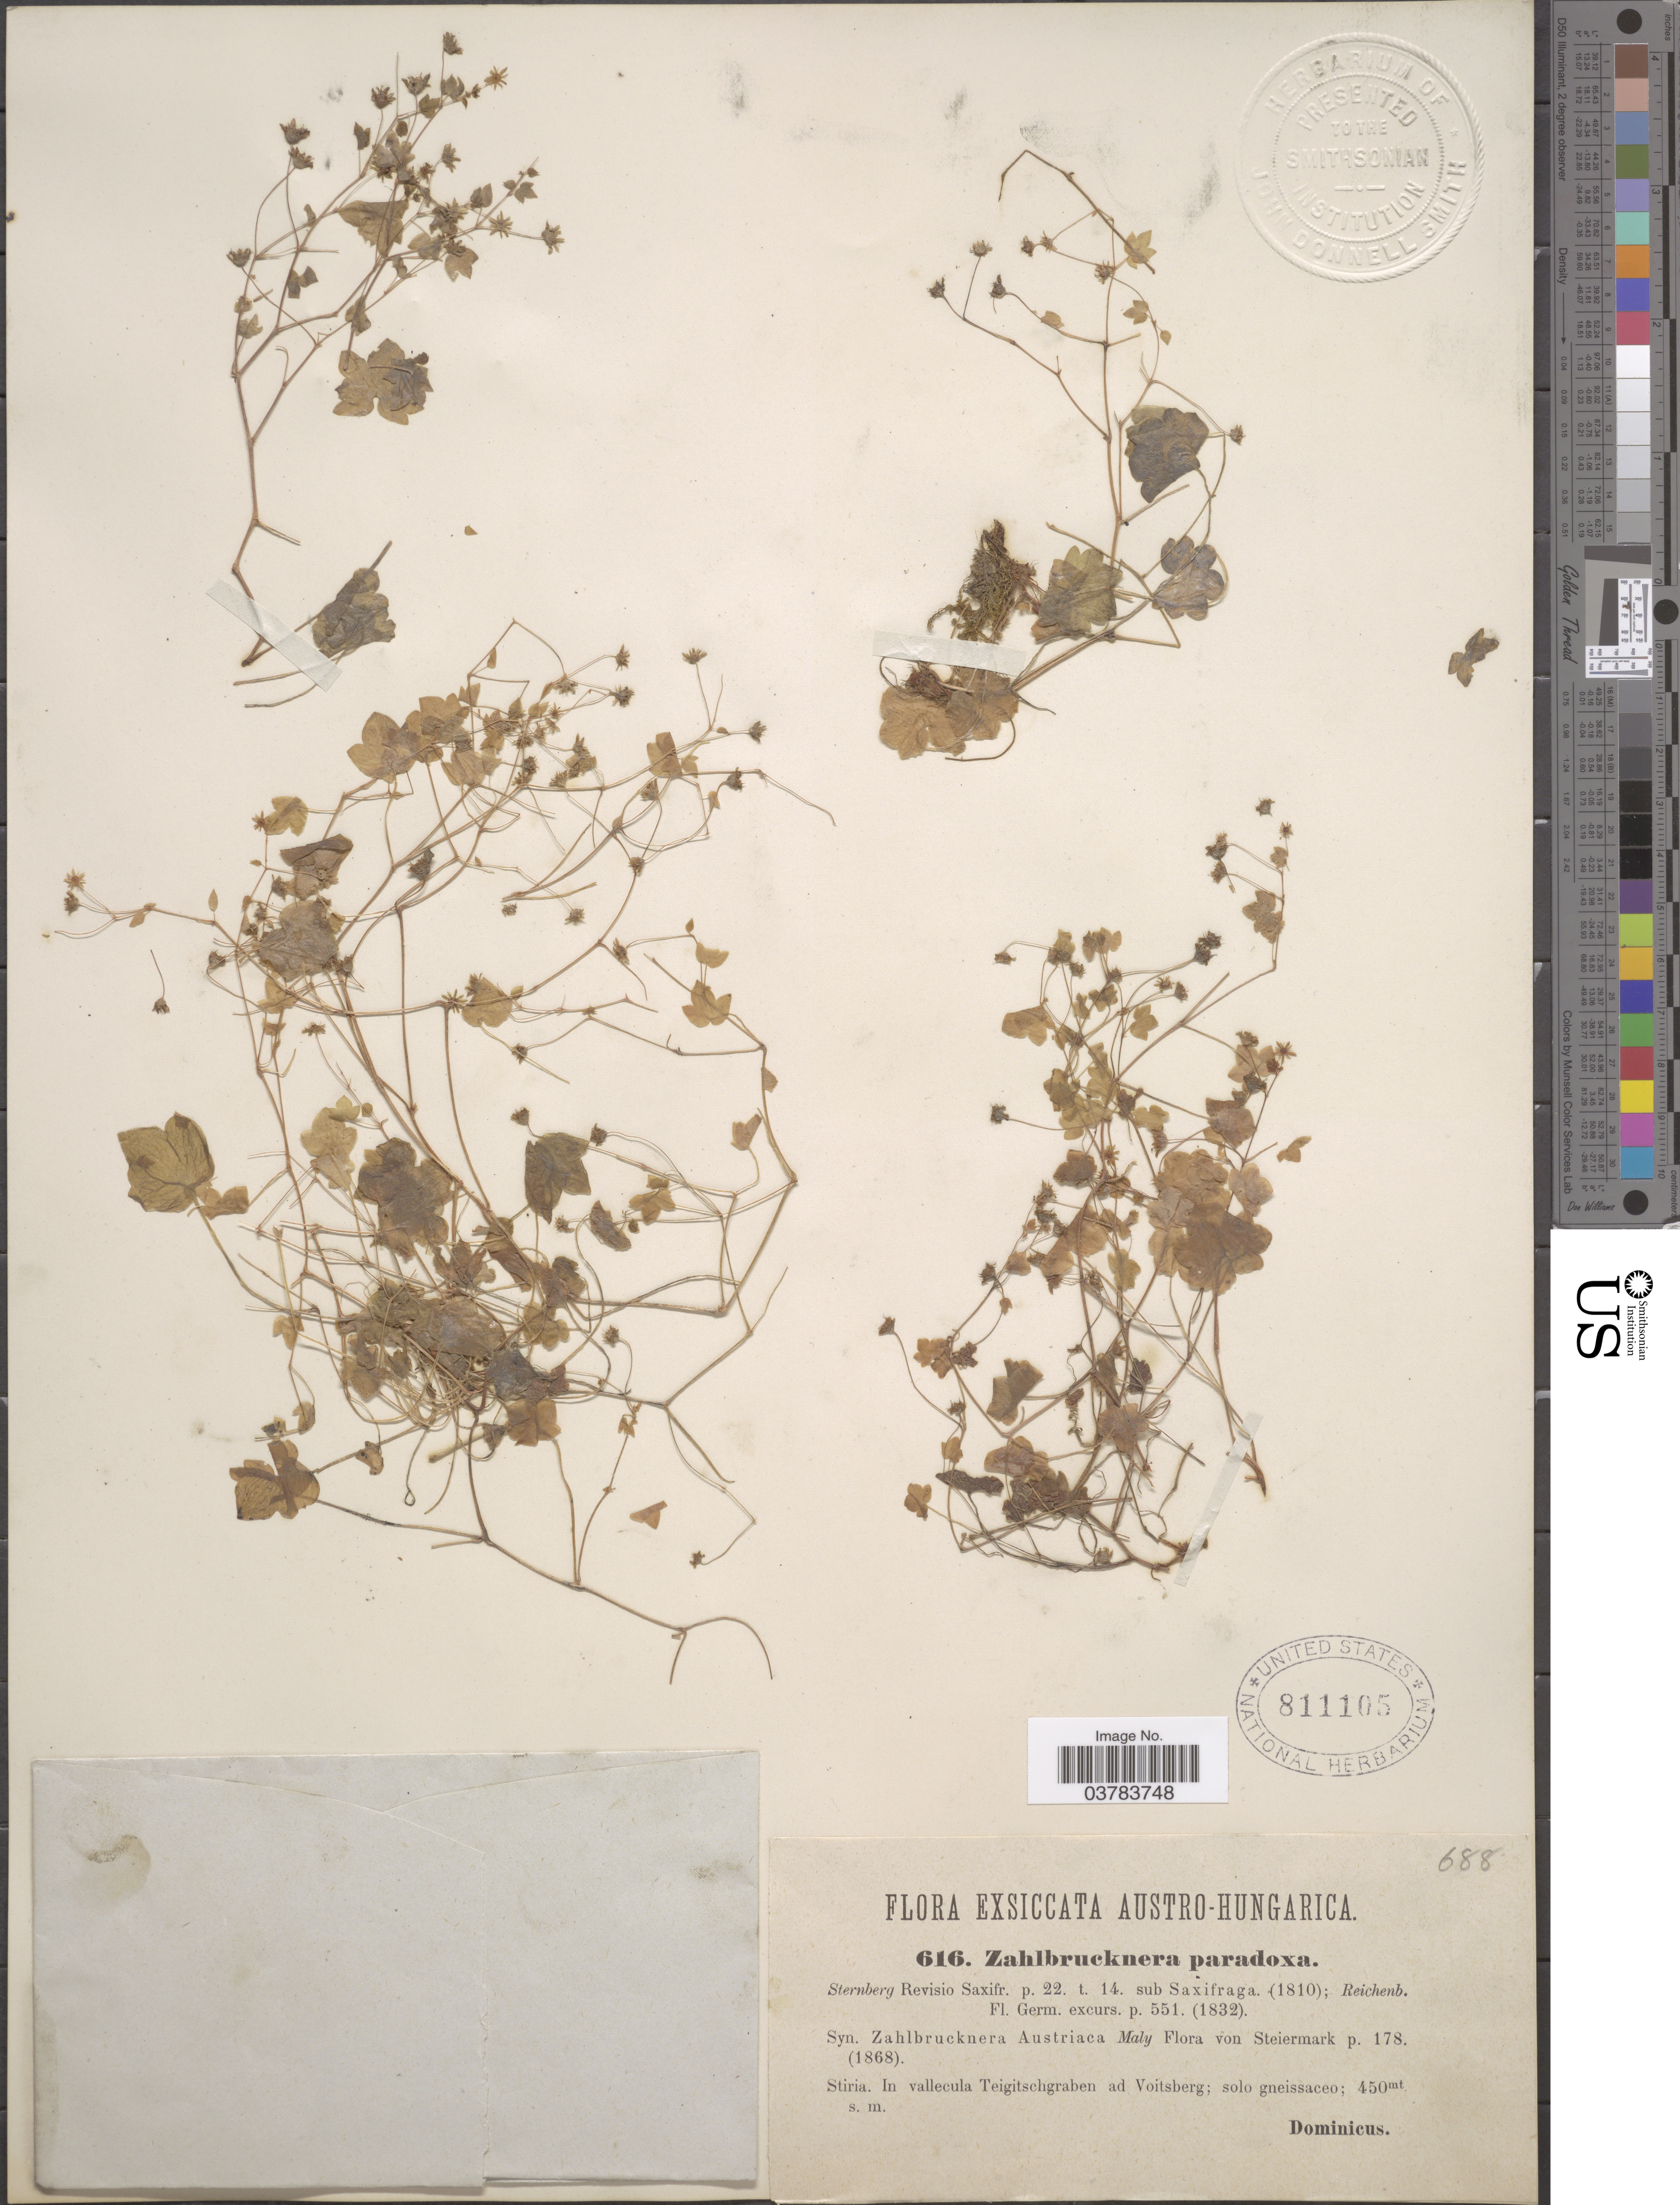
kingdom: Plantae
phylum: Tracheophyta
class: Magnoliopsida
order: Saxifragales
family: Saxifragaceae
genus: Saxifraga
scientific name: Saxifraga paradoxa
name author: Sternb.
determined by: Strong, Mark T., (BOT), Smithsonian Institution - National Museum of Natural History (UNITED STATES)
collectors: Dominicus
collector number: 616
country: Austria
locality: Austro-Hungaria. Stiria. In vallecula Teigitschgraben ad Voitsberg; solo gneissaceo.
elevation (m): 450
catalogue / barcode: US 811105